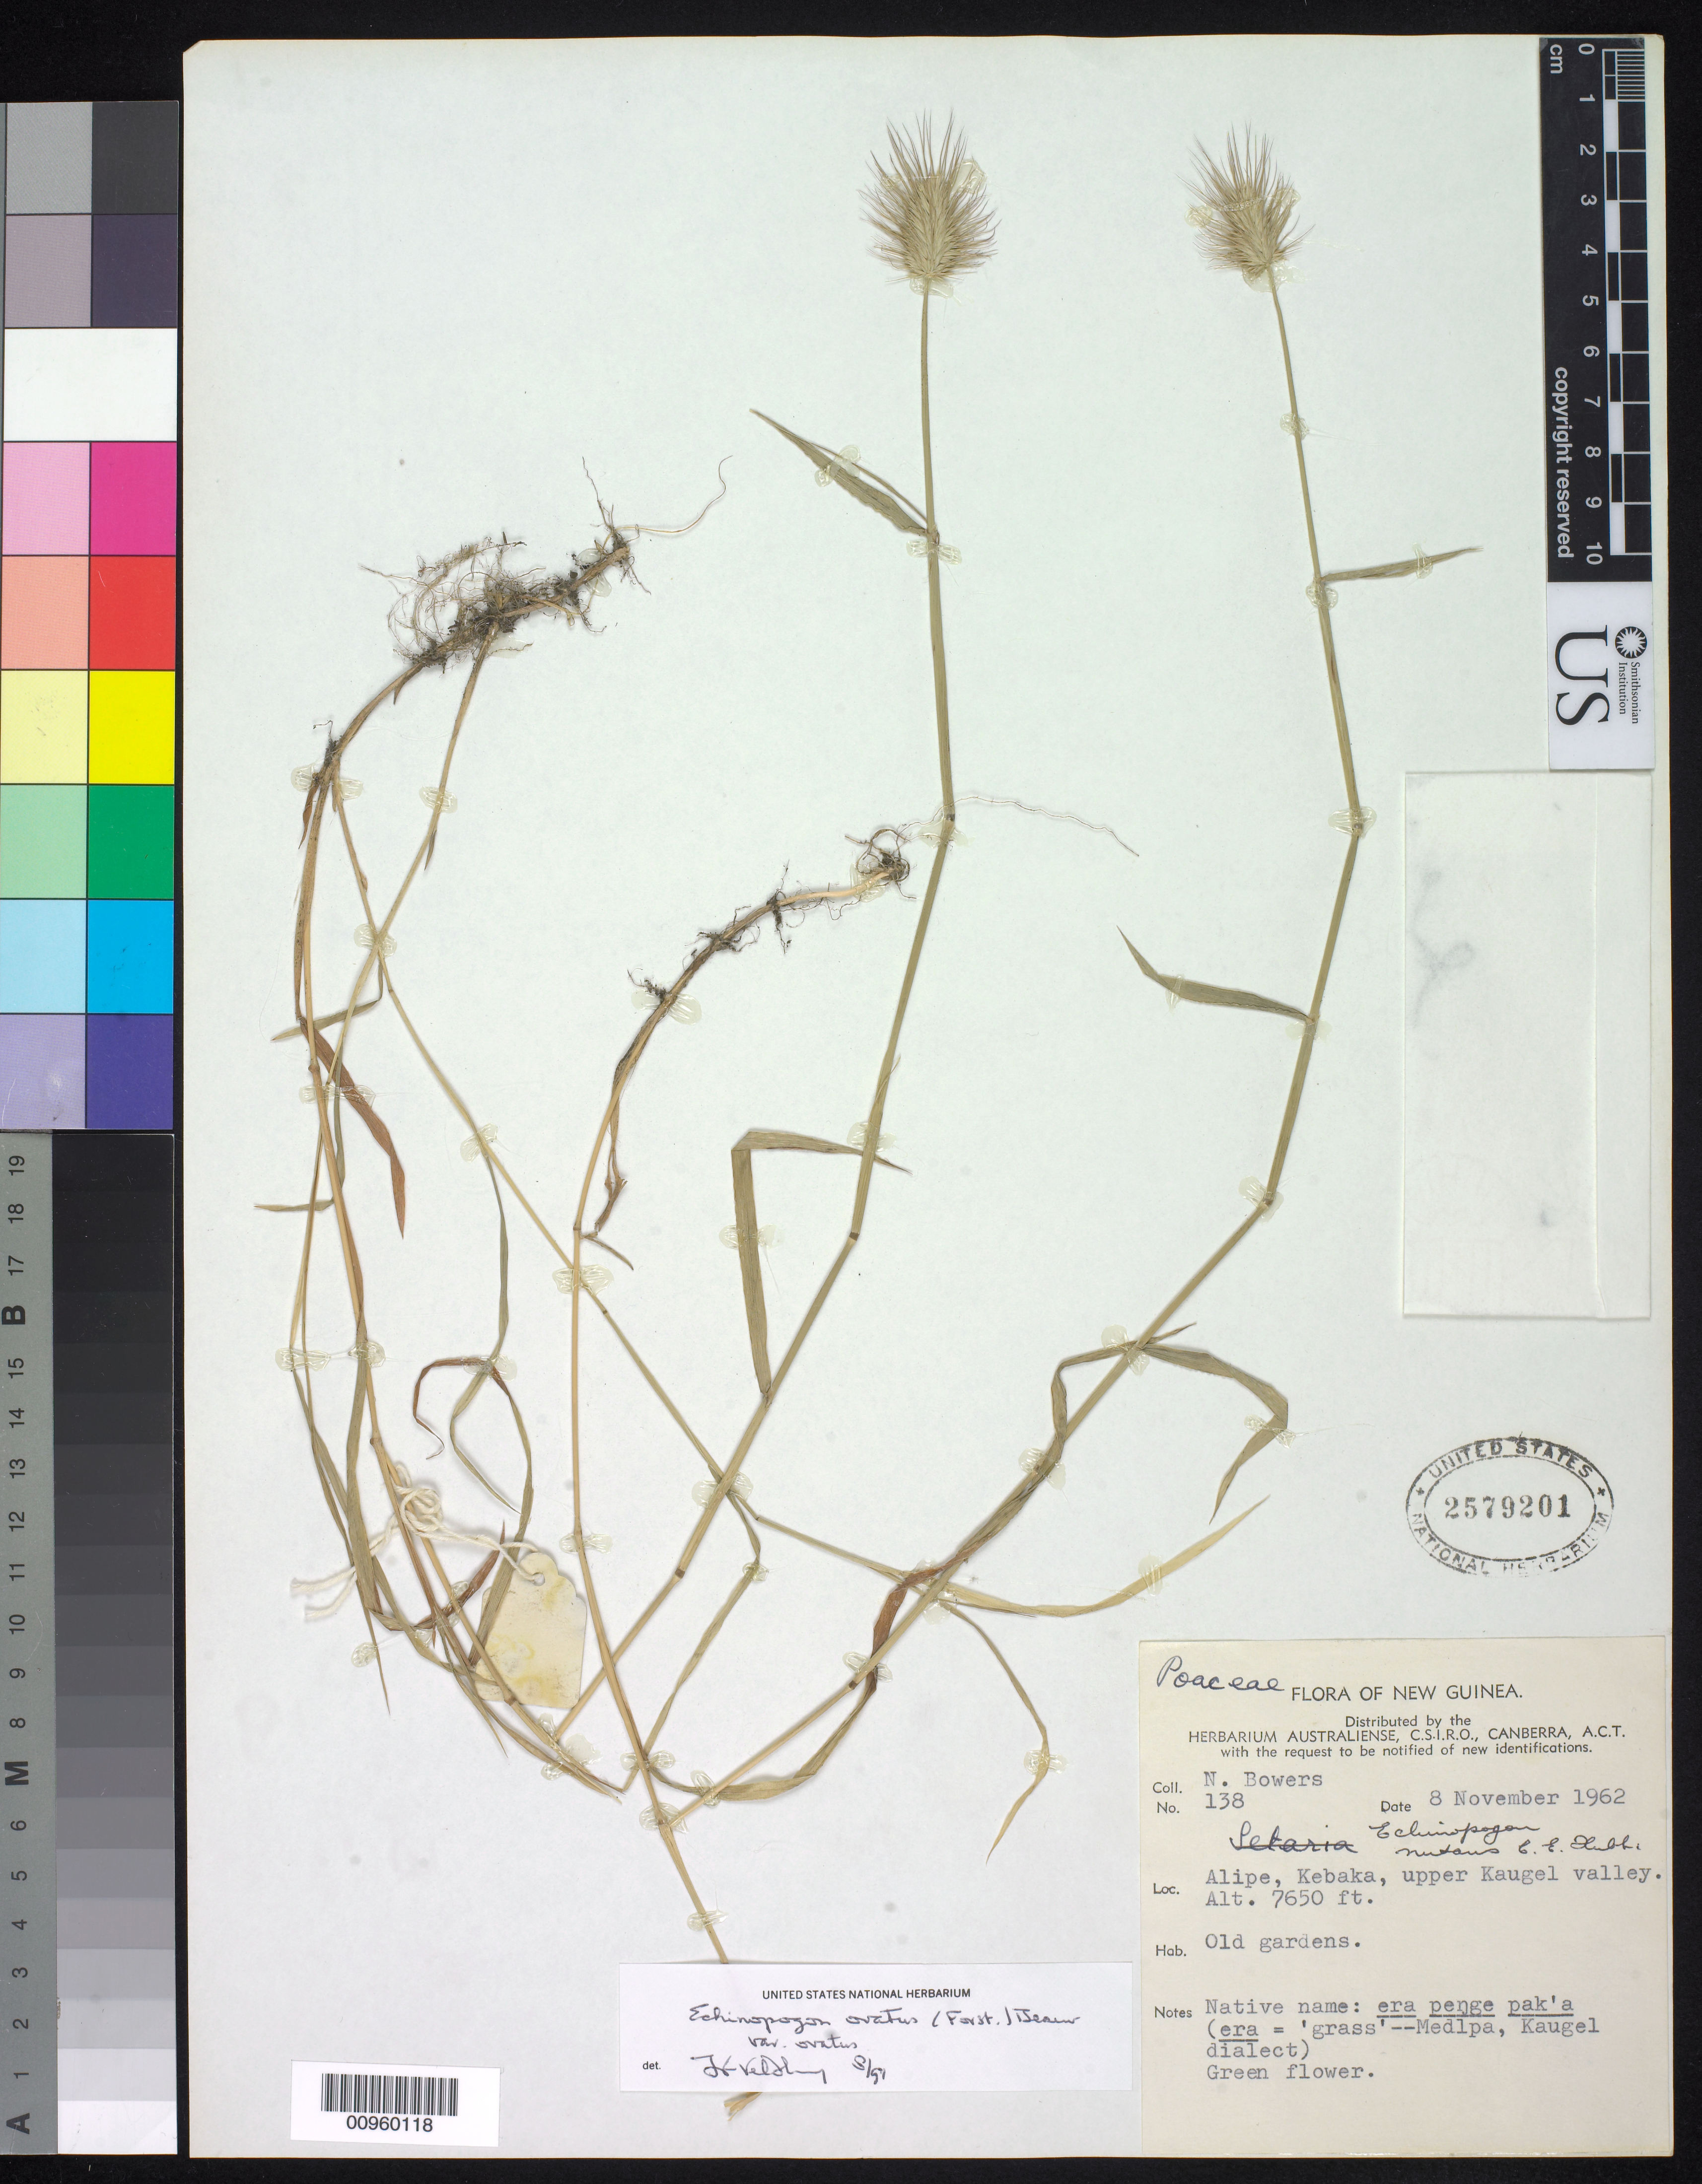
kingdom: Plantae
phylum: Tracheophyta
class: Liliopsida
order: Poales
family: Poaceae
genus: Echinopogon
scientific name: Echinopogon ovatus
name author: (G. Forst.) P. Beauv.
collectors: N. Bowers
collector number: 138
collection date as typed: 08 Nov 1962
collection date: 1962-11-08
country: Papua New Guinea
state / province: Western Highlands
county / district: Mount Hagen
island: New Guinea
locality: Alipe, Kebaka, upper Kaugel valley.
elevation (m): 2332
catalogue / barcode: US 2579201